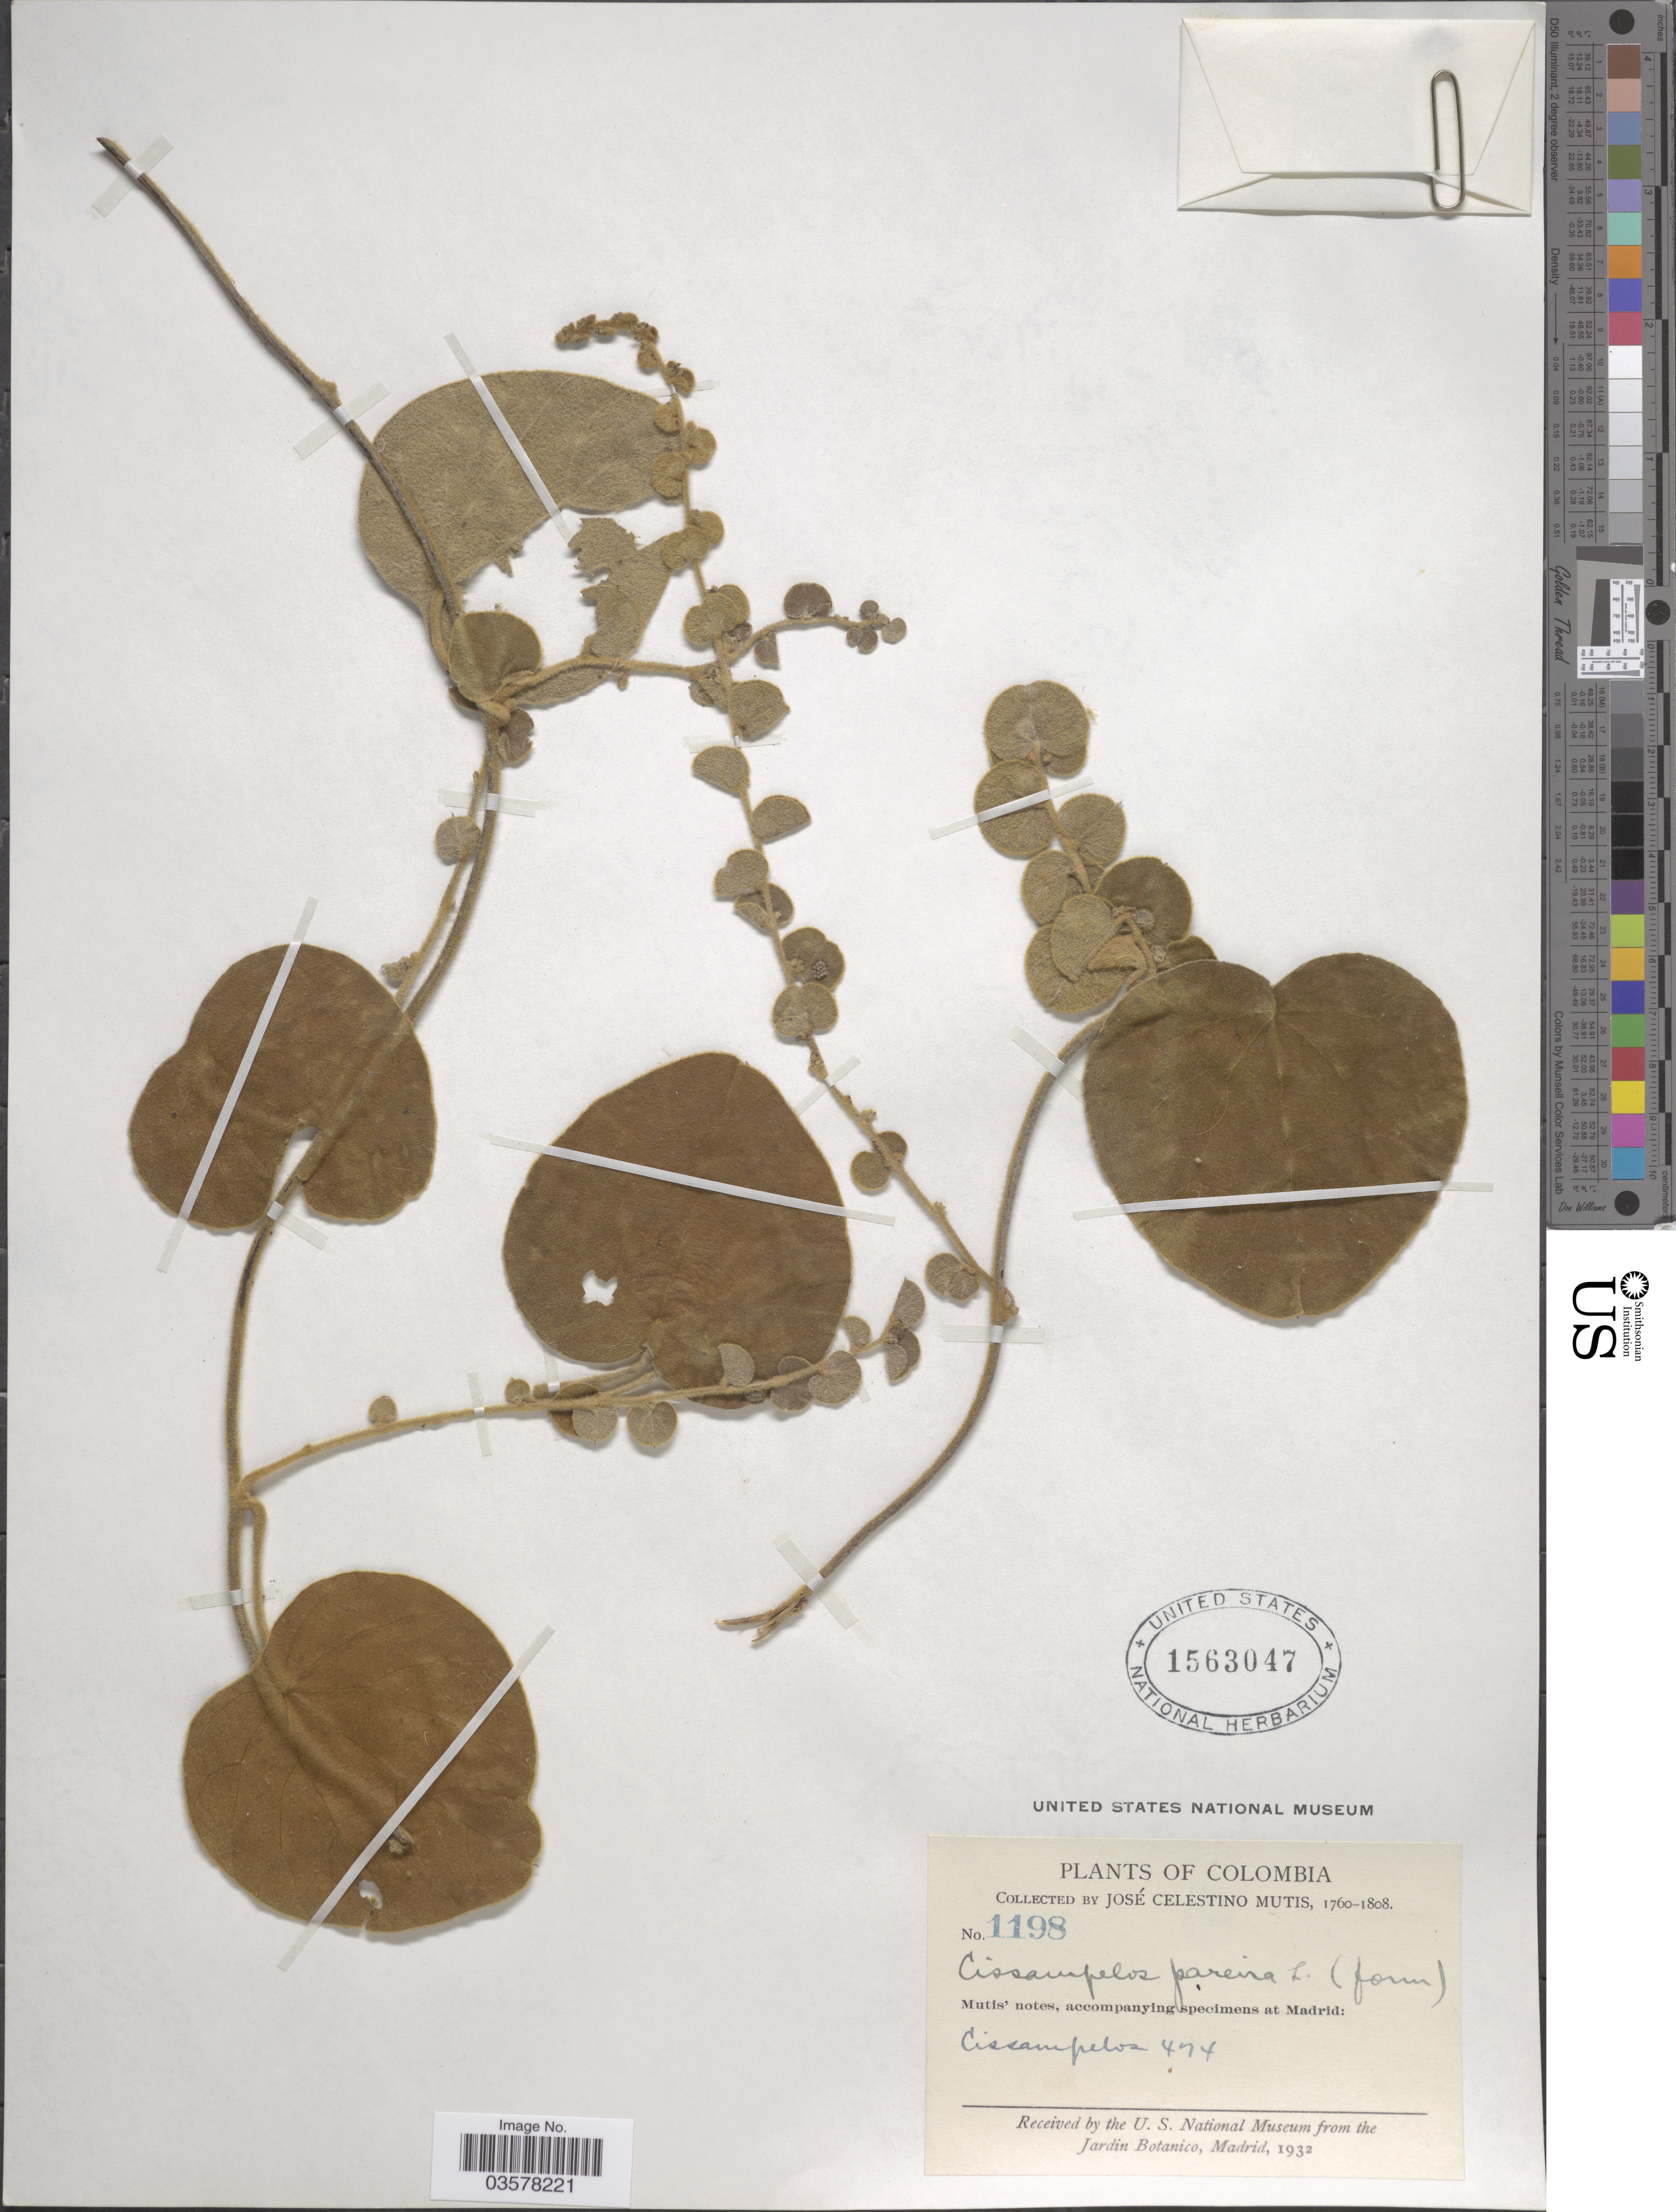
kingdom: Plantae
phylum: Tracheophyta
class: Magnoliopsida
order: Ranunculales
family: Menispermaceae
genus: Cissampelos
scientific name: Cissampelos pareira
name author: L.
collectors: J. C. B. Mutis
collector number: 1198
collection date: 1760/1808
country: Colombia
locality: Cissampelos [unsure placement]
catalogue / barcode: US 1563047